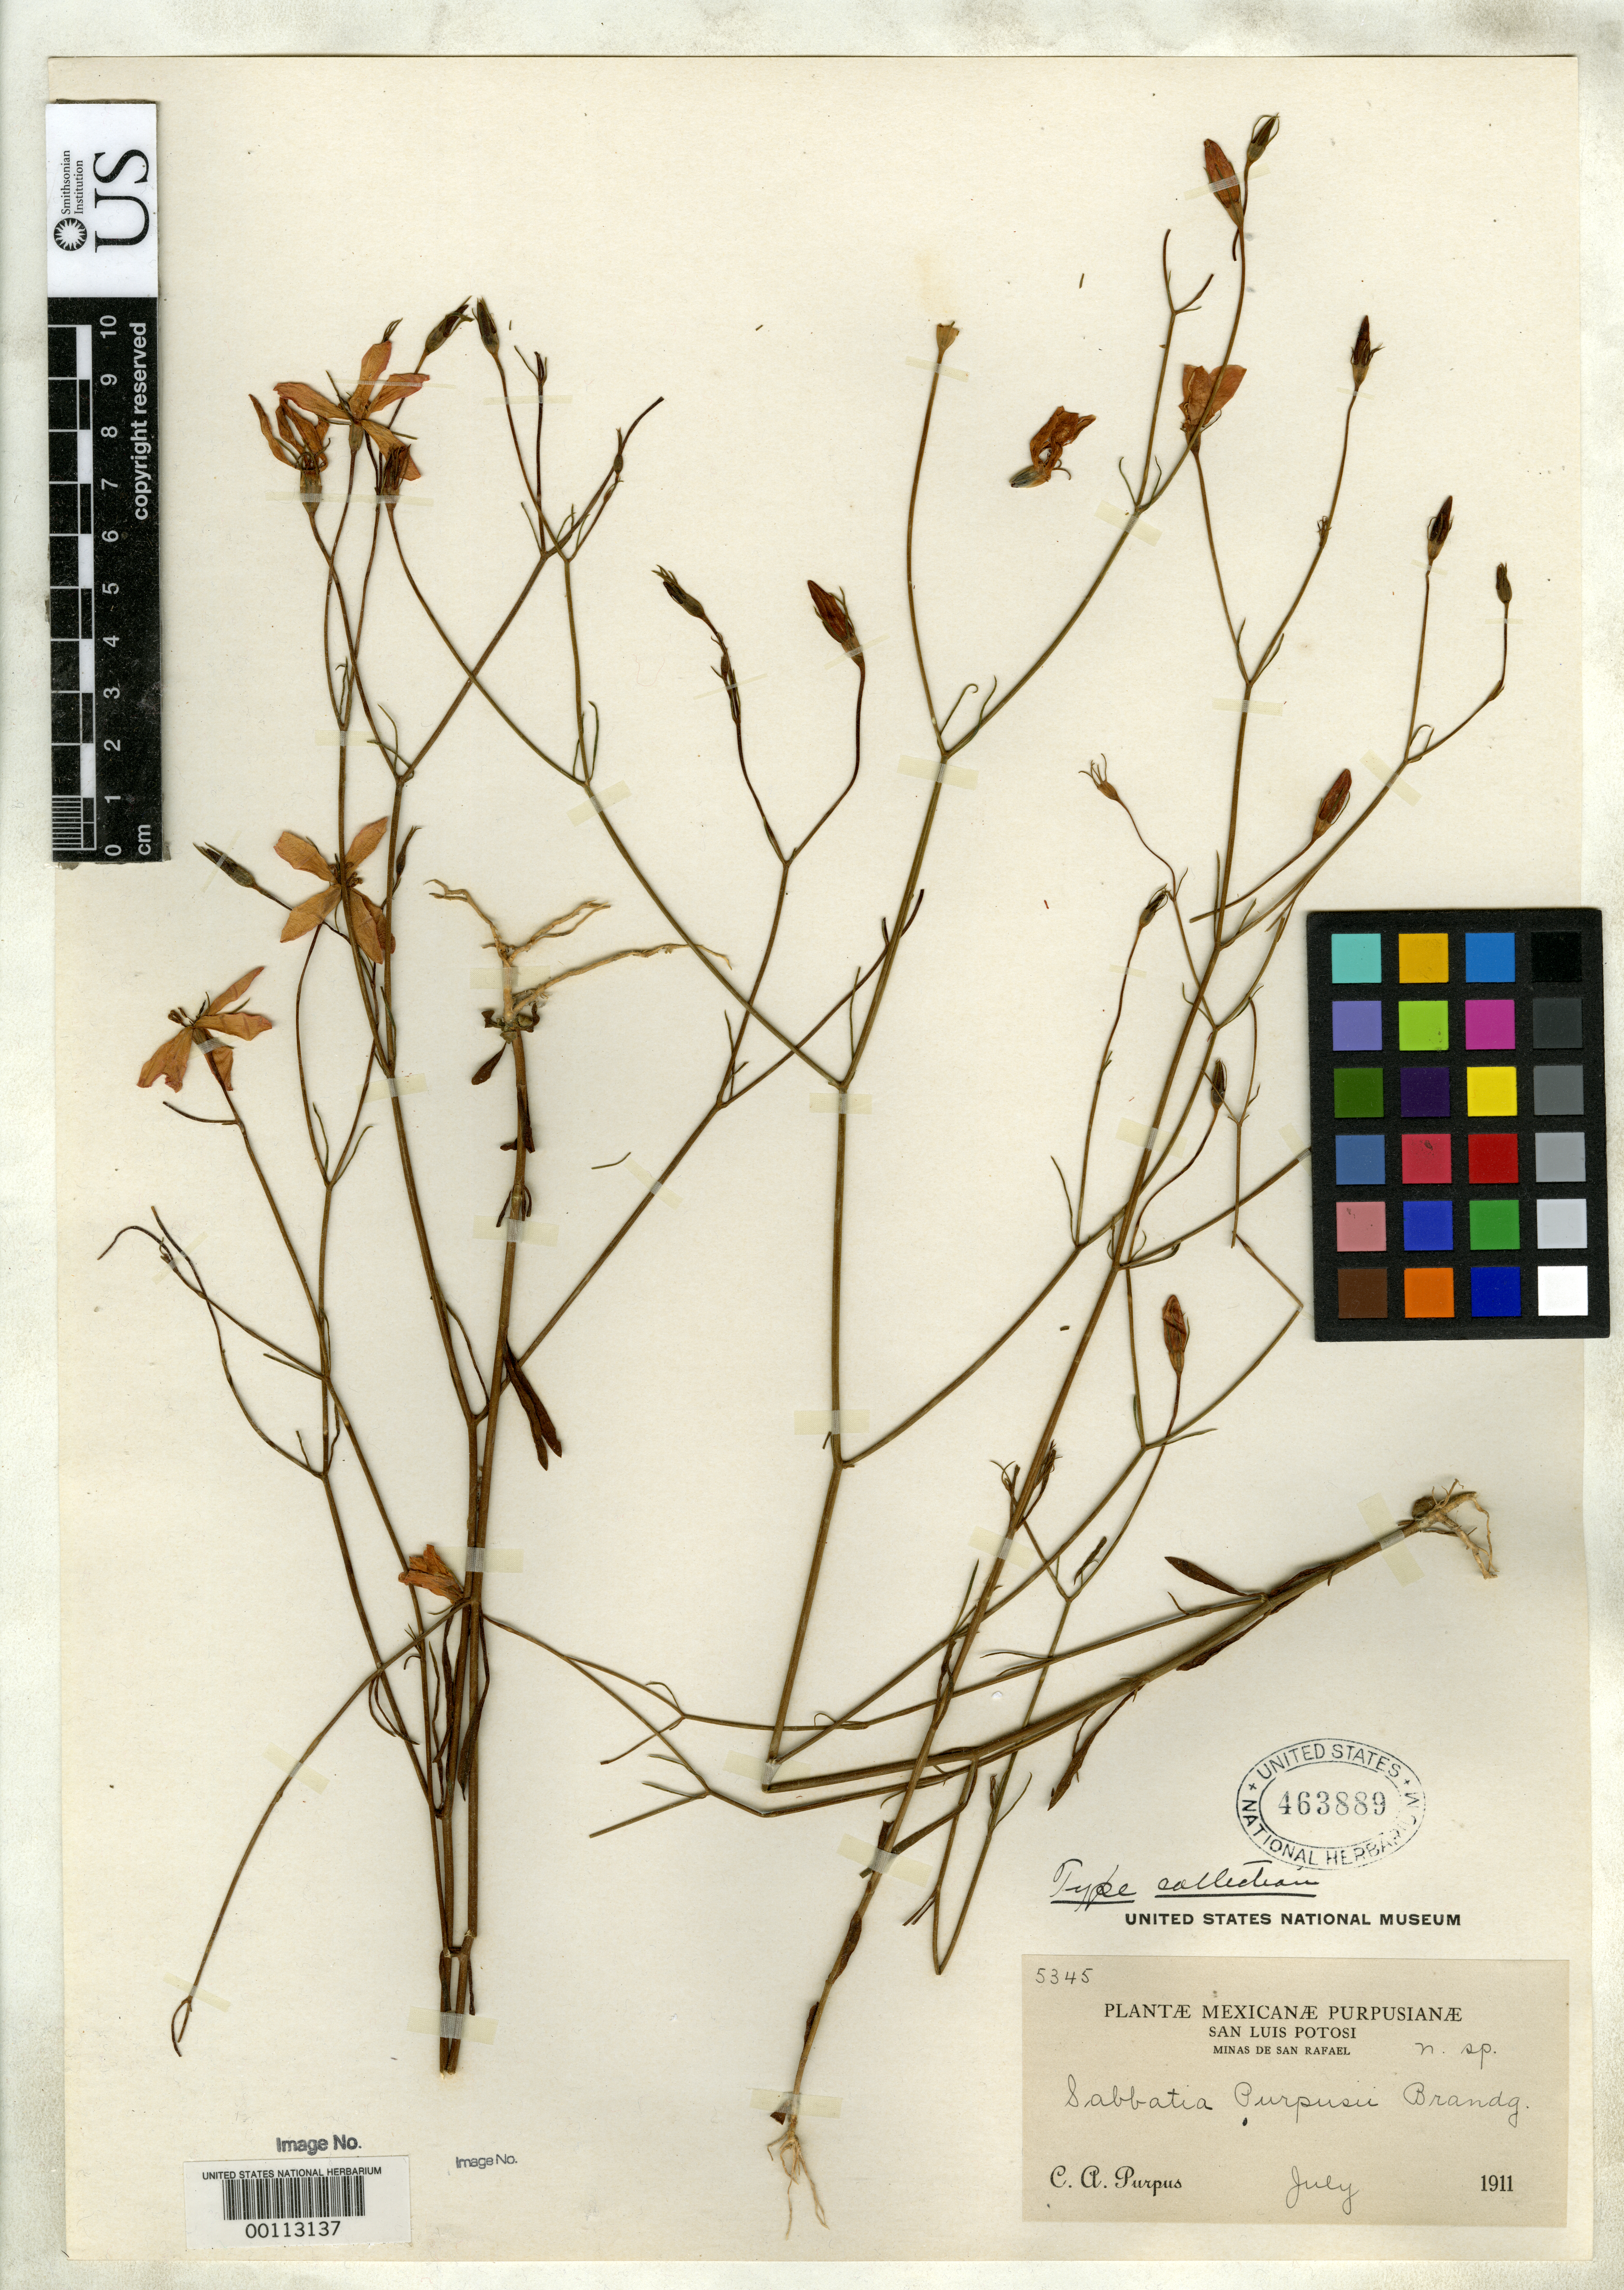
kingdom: Plantae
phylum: Tracheophyta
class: Magnoliopsida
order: Gentianales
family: Gentianaceae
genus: Sabatia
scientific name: Sabatia purpusii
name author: Brandegee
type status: Isotype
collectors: C. A. Purpus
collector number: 5345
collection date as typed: Jul 1911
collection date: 1911-07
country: Mexico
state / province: San Luis Potosi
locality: Minas de San Rafael.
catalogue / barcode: US 463889